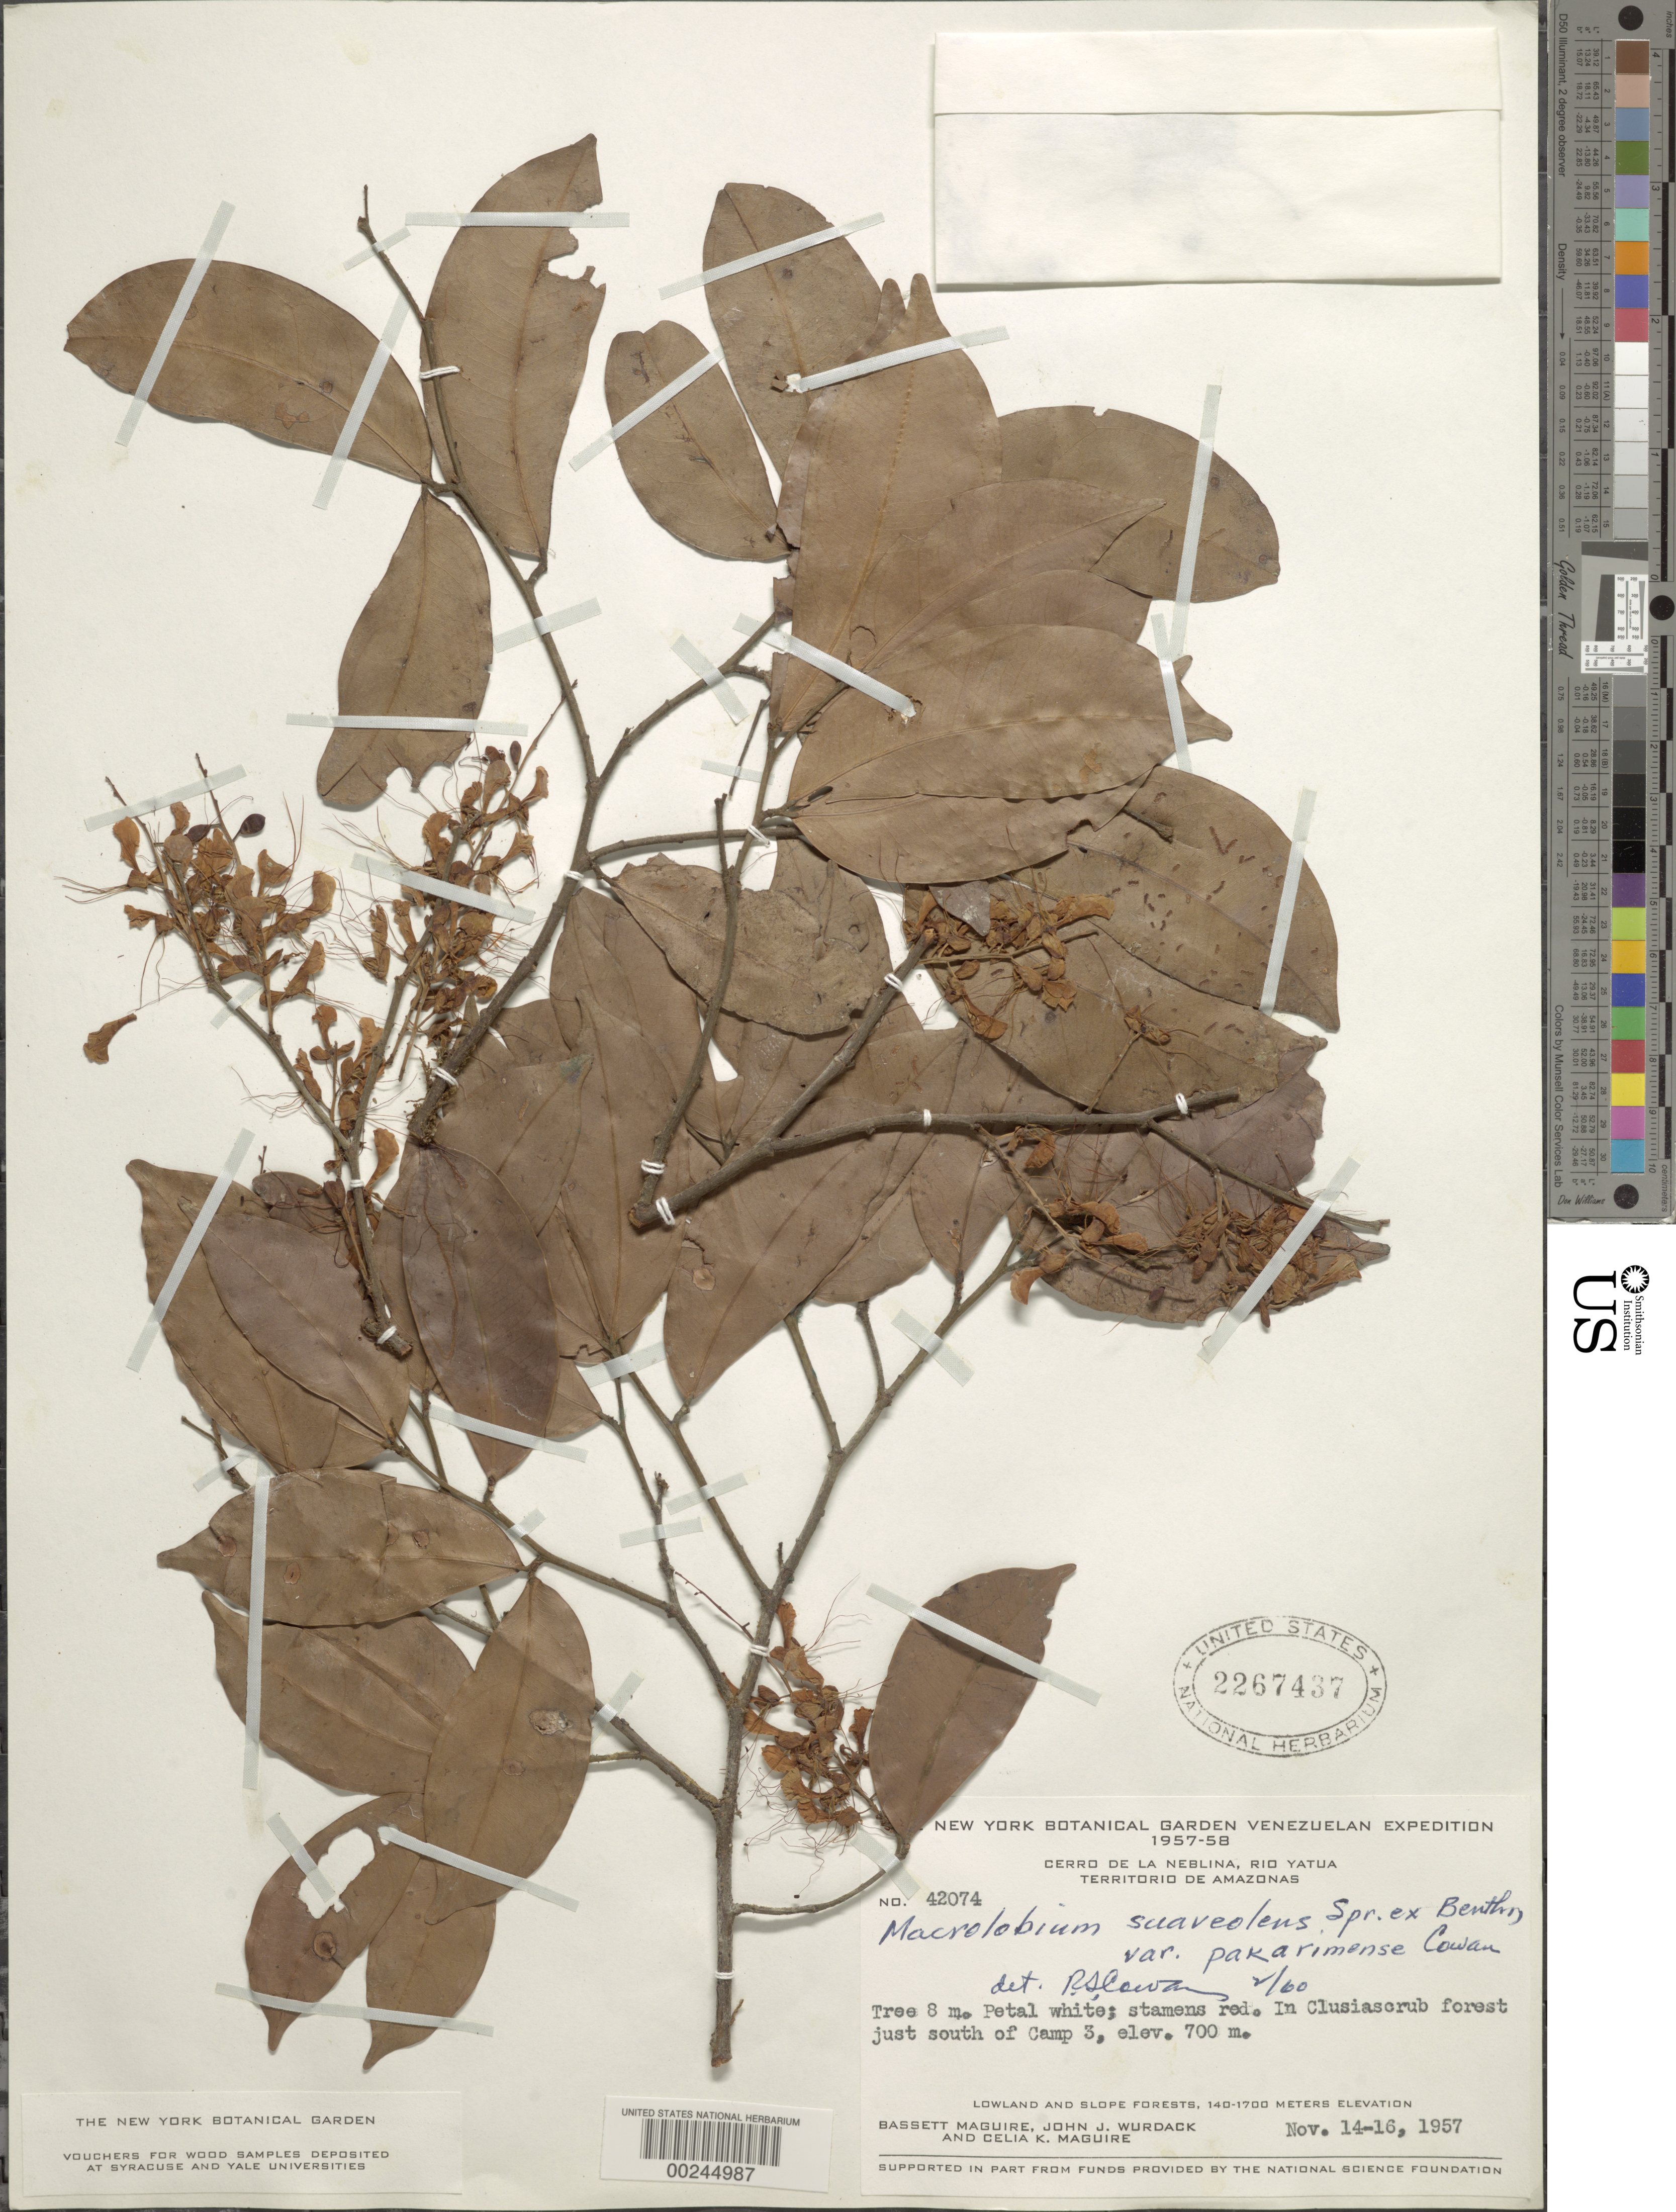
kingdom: Plantae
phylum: Tracheophyta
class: Magnoliopsida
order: Fabales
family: Fabaceae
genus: Macrolobium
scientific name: Macrolobium suaveolens var. pakarimense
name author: R.S. Cowan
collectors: B. Maguire, J. J. Wurdack & C. K. Maguire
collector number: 42074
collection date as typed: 14 Nov 1957 to 16 Nov 1957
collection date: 1957-11-14/1957-11-16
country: Venezuela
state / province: Amazonas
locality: Just s of camp 3; cerro de la neblina, rio yatua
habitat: Clusia scrub forest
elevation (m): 700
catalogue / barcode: US 2267437